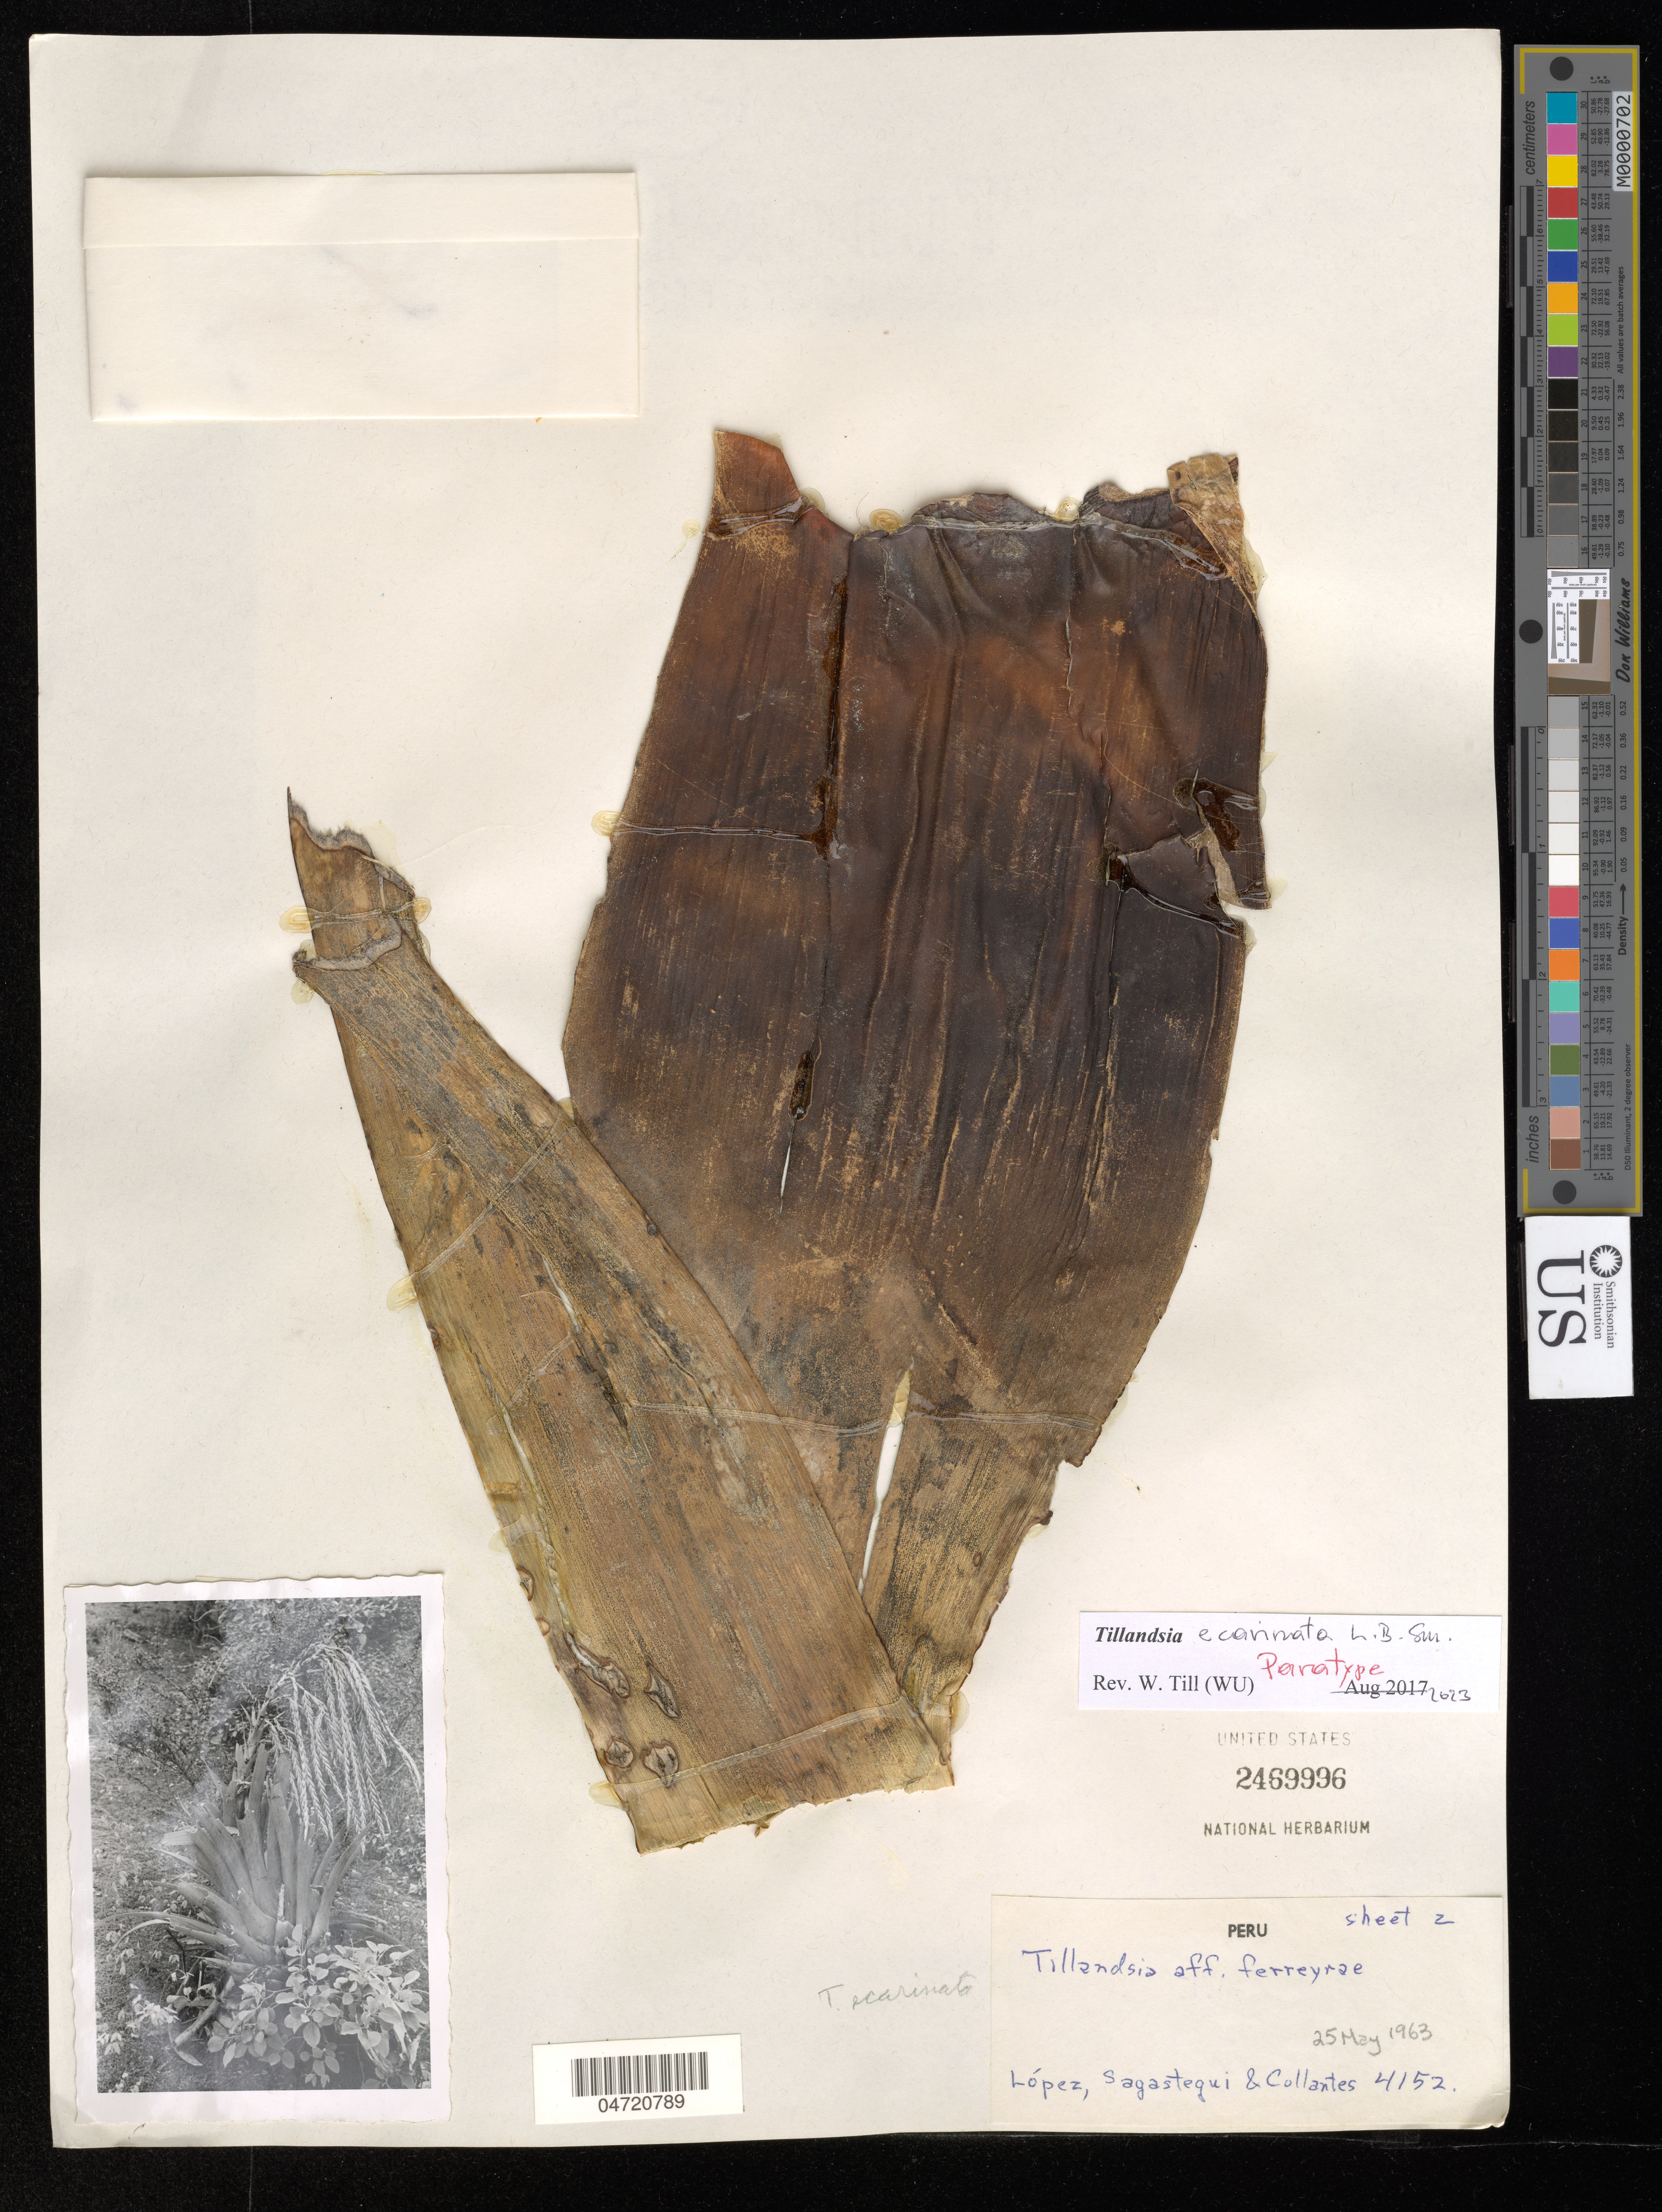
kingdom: Plantae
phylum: Tracheophyta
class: Liliopsida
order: Poales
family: Bromeliaceae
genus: Tillandsia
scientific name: Tillandsia ecarinata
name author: L.B. Sm.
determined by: Till, W.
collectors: A. López, A. Sagastegui & V. Collantes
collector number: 4152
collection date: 1963-05-25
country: Peru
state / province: Amazonas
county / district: Bagua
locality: Pongo de Rentema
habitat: En ladera seca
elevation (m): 300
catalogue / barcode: US 2469996